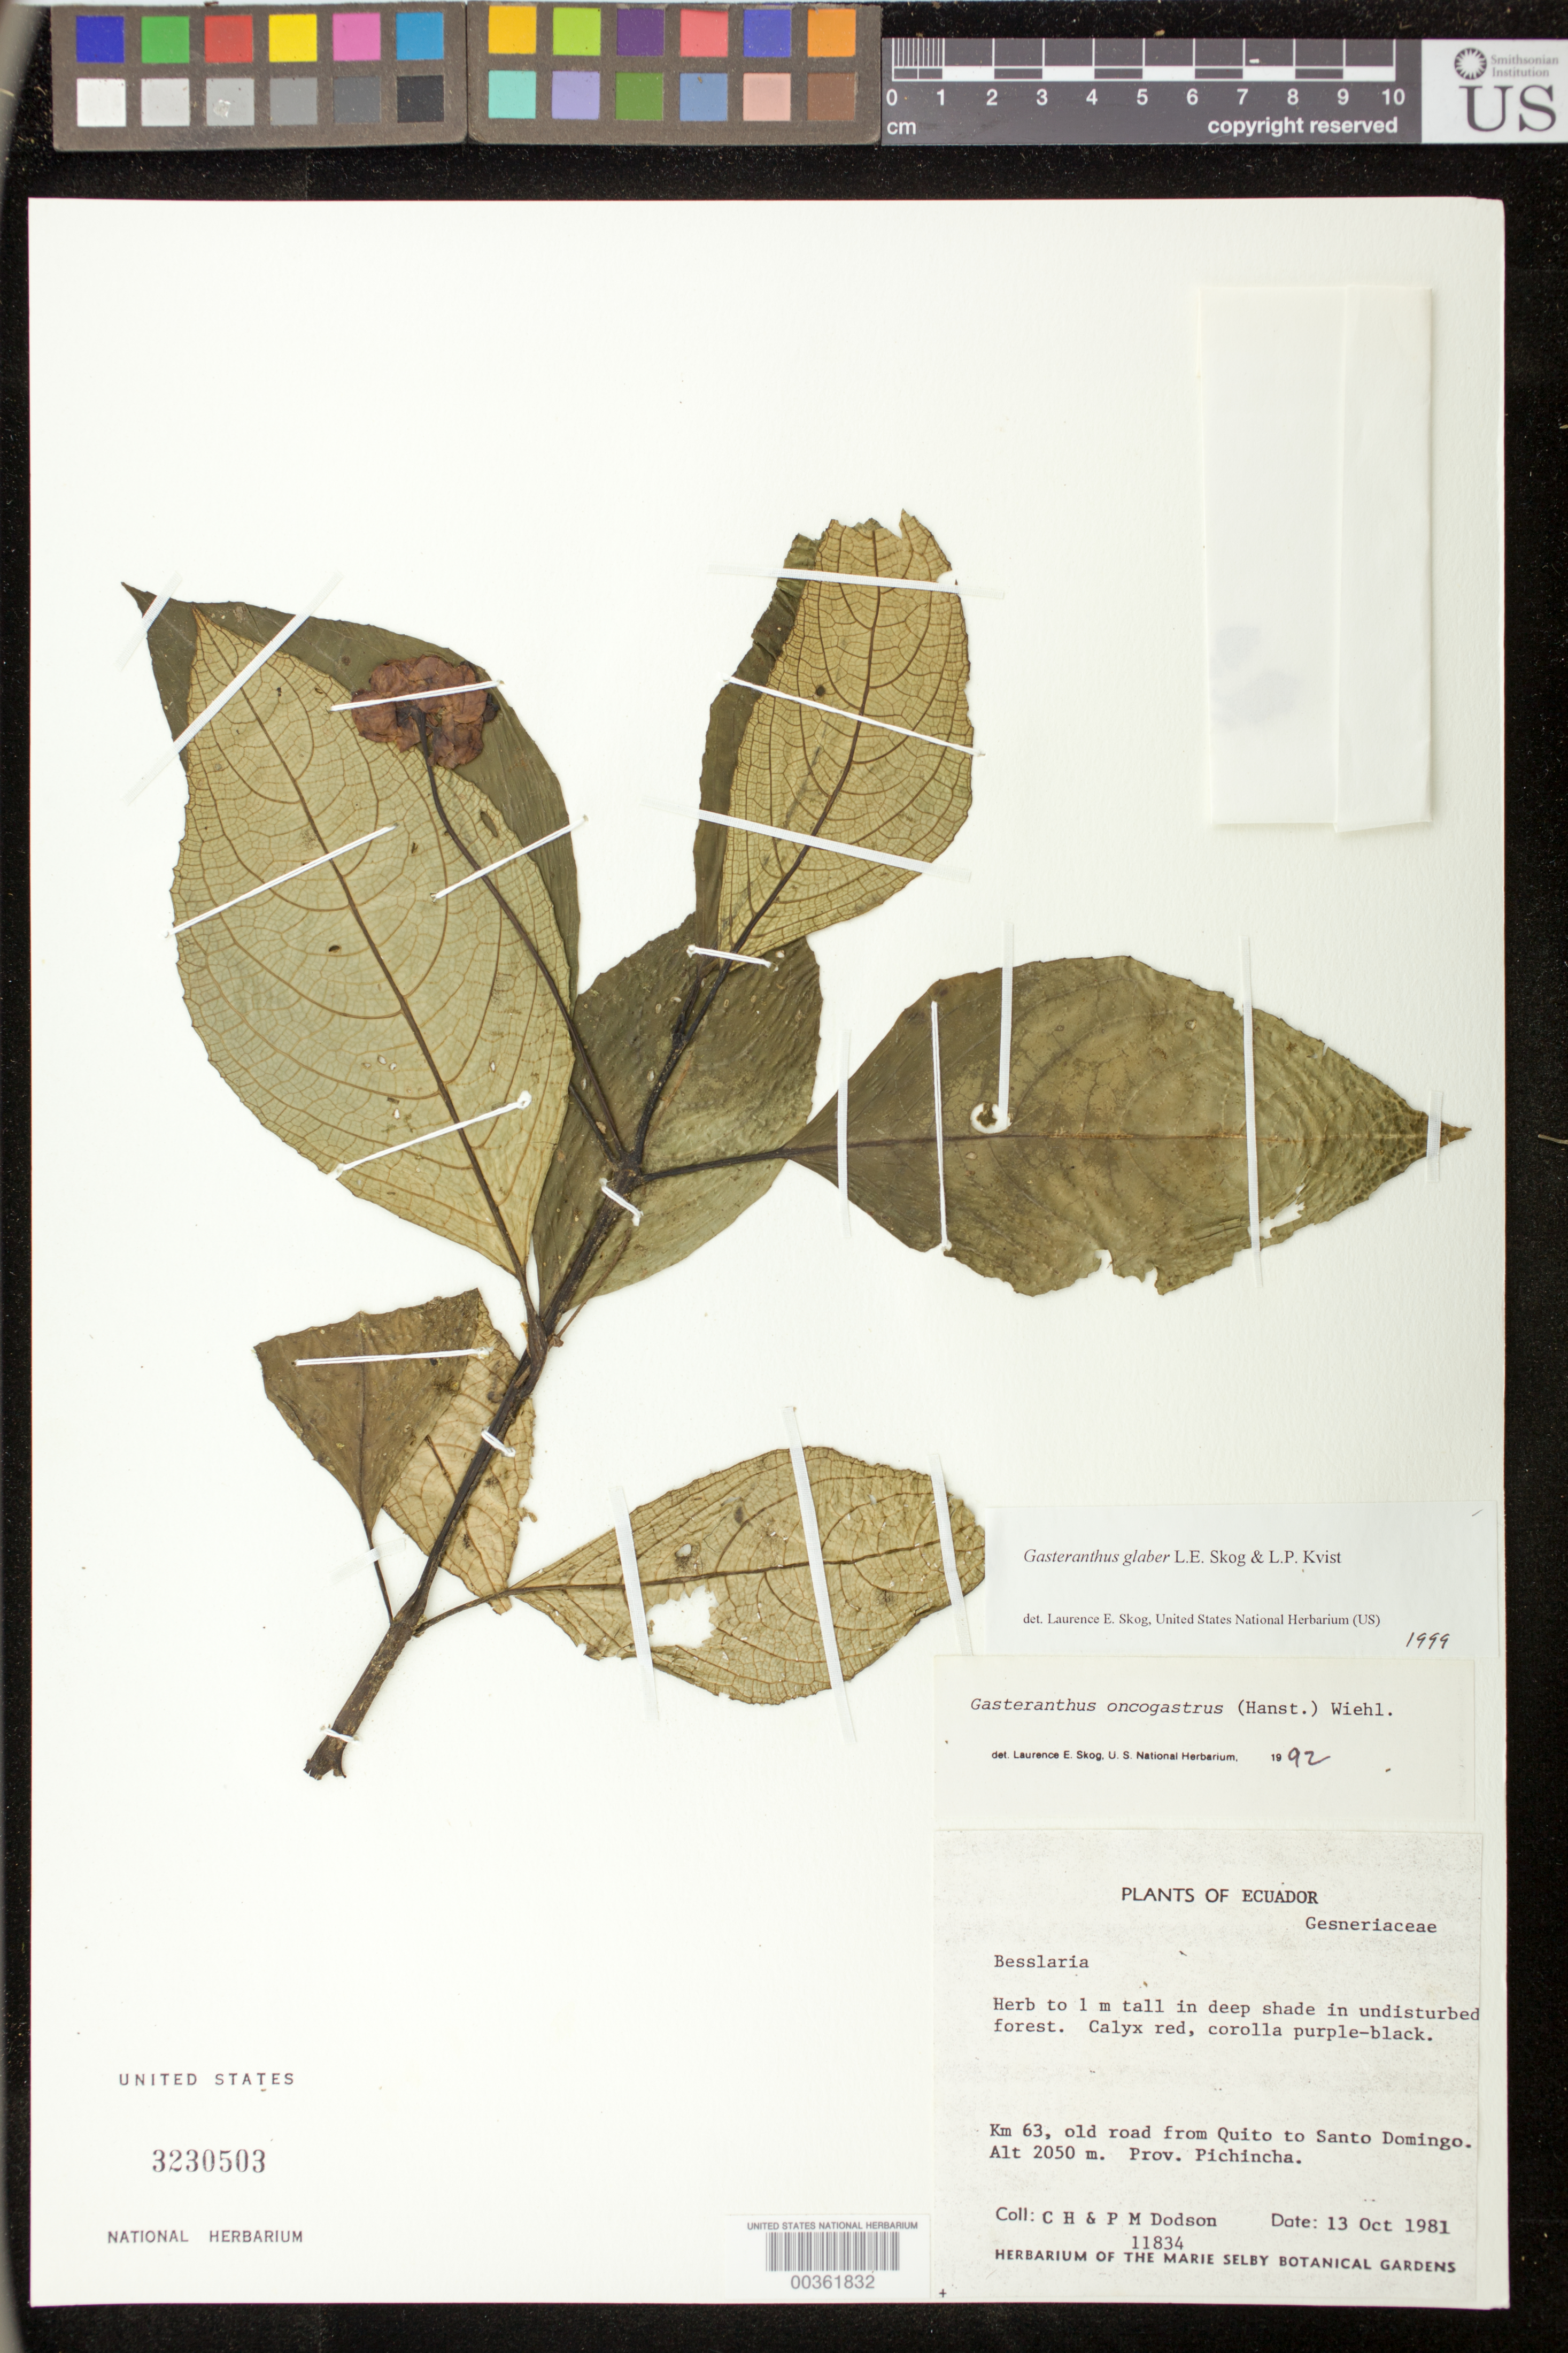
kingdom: Plantae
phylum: Tracheophyta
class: Magnoliopsida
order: Lamiales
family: Gesneriaceae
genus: Gasteranthus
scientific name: Gasteranthus glaber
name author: L.E. Skog & L.P. Kvist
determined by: Clark, J. L., (SEL), The Marie Selby Botanical Garden (UNITED STATES)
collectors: C. H. Dodson & P. M. Dodson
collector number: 11834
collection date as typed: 13 Oct 1981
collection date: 1981-10-13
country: Ecuador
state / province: Pichincha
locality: Km 63, old road from Quito to Santo Domingo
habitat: In deep shade in undisturbed forest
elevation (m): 2050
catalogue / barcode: US 3230503